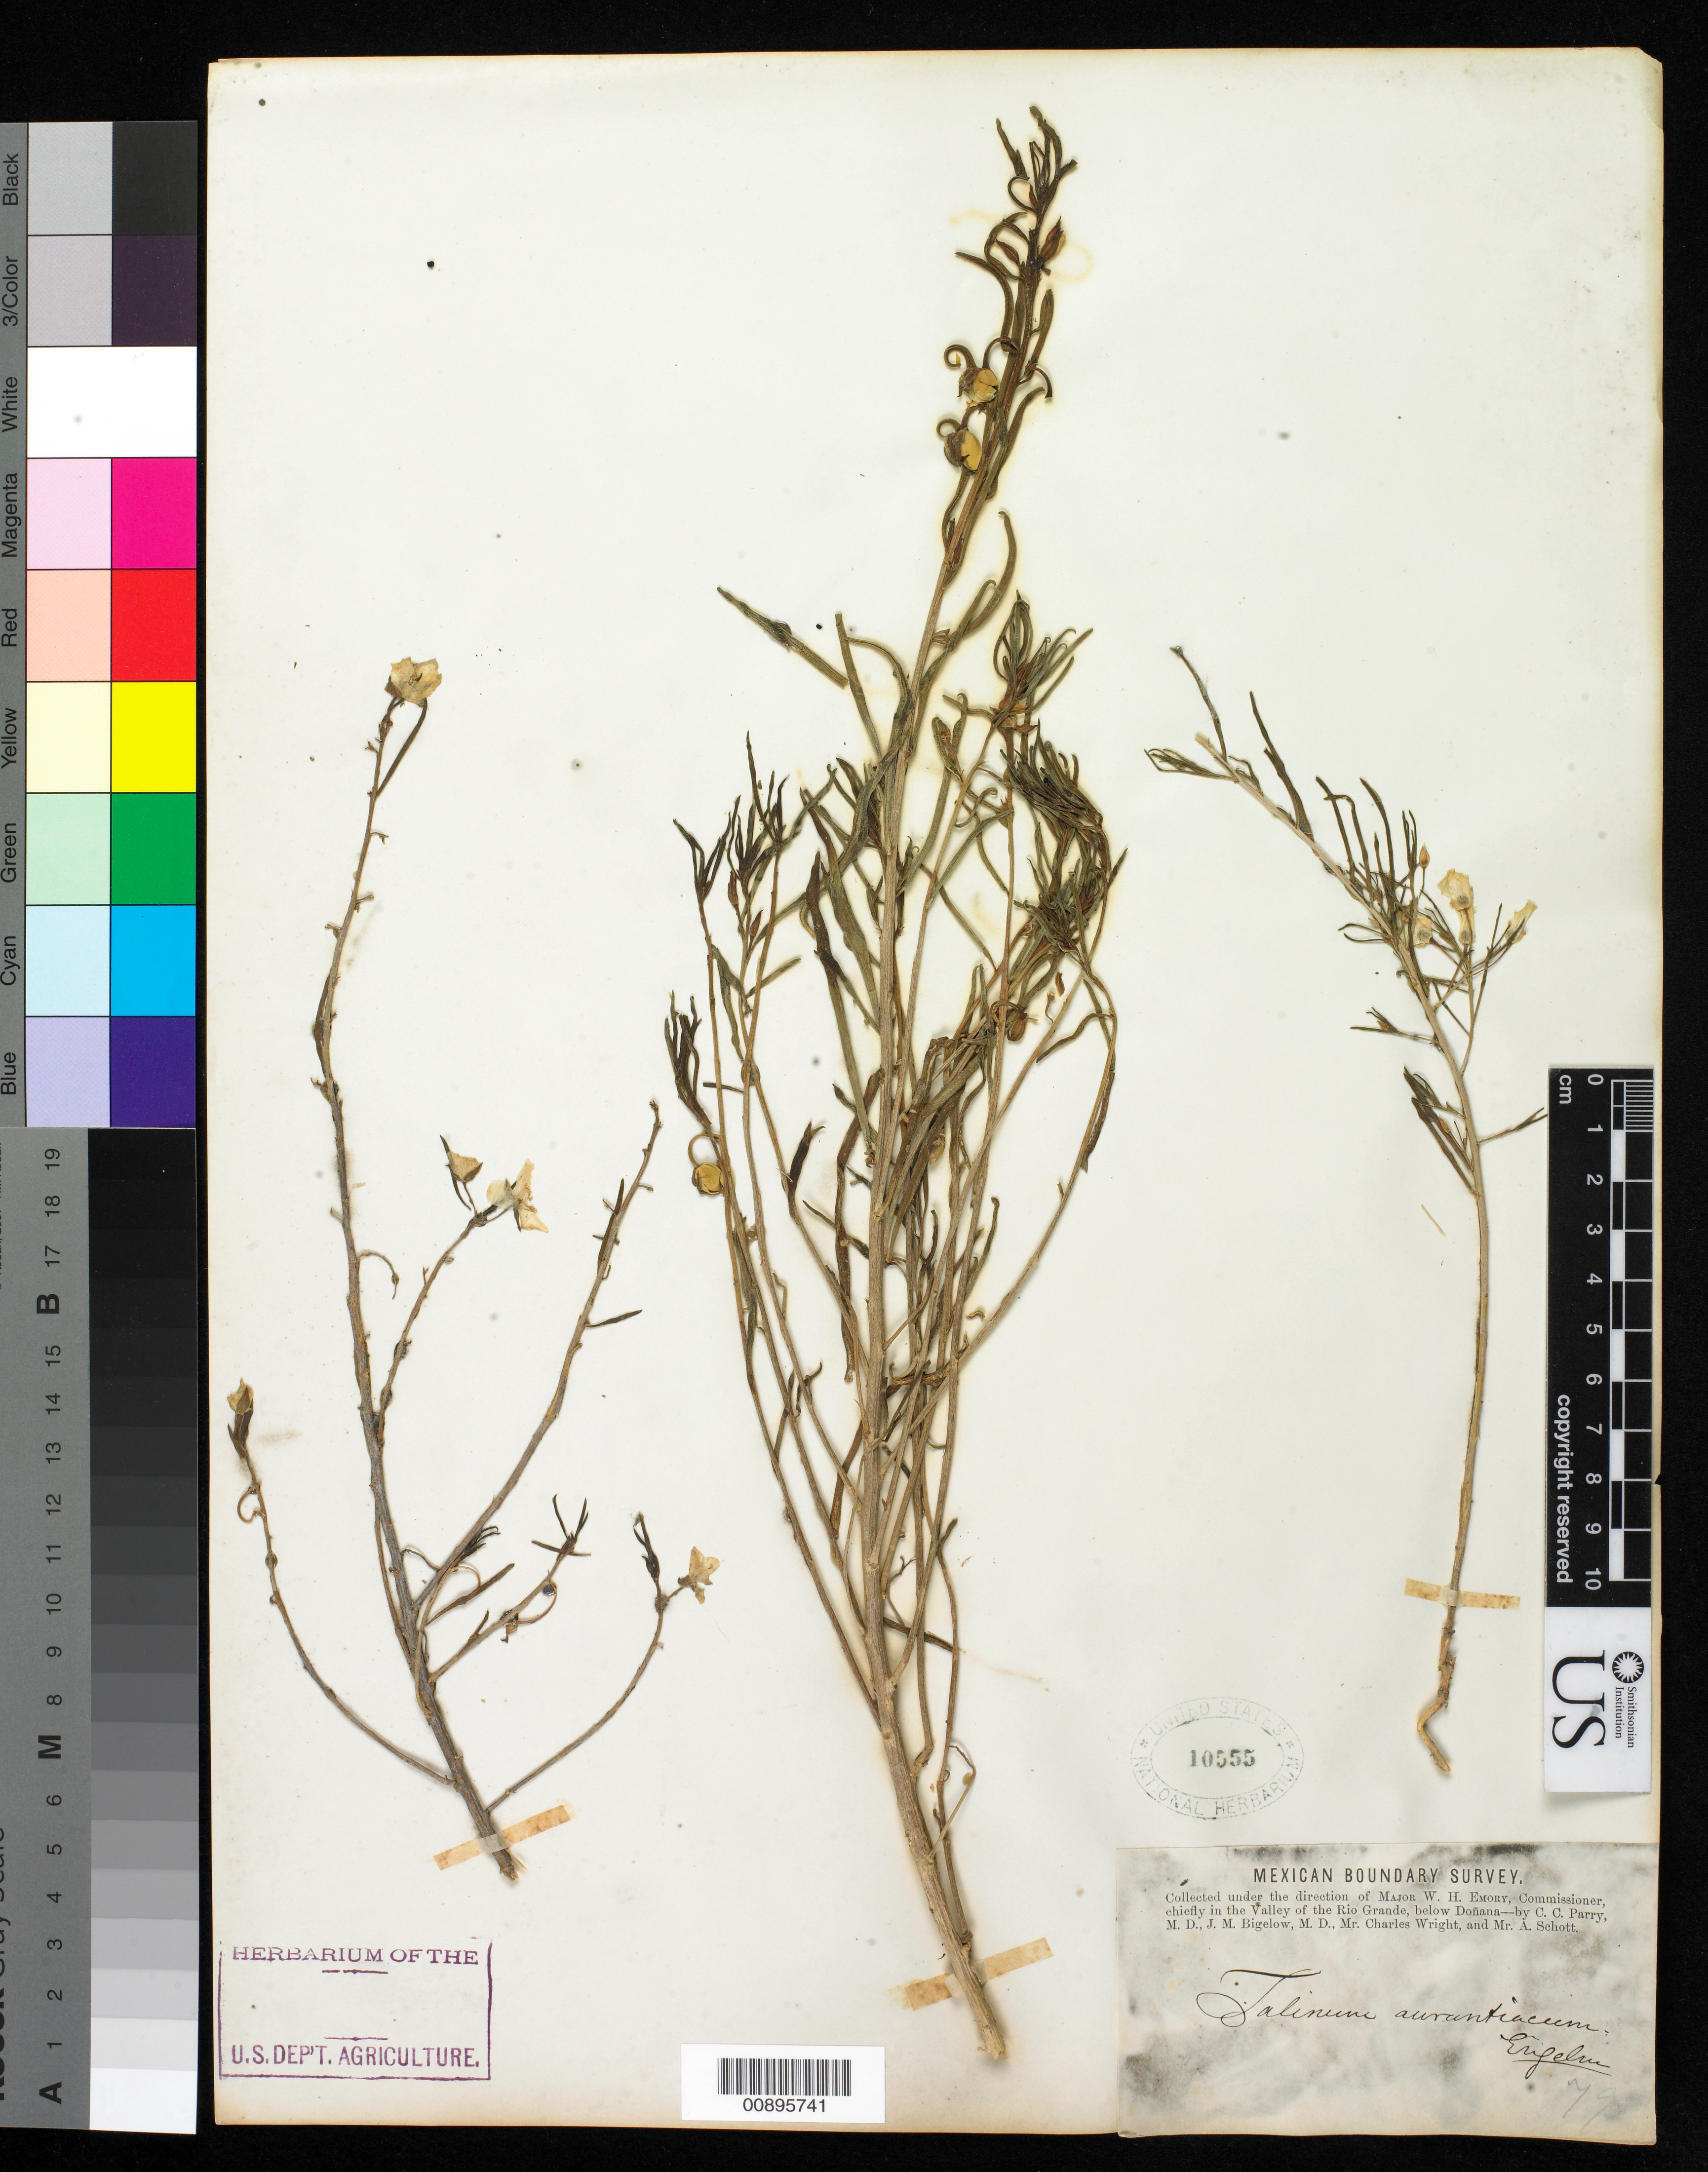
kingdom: Plantae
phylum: Tracheophyta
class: Magnoliopsida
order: Caryophyllales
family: Talinaceae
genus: Talinum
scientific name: Talinum aurantiacum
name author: Engelm. in A. Gray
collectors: C. C. Parry, J. M. Bigelow, C. Wright & A. C. V. Schott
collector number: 795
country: United States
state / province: New Mexico / Texas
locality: Valley of the Rio Grande, below Doñana.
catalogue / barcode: US 10555